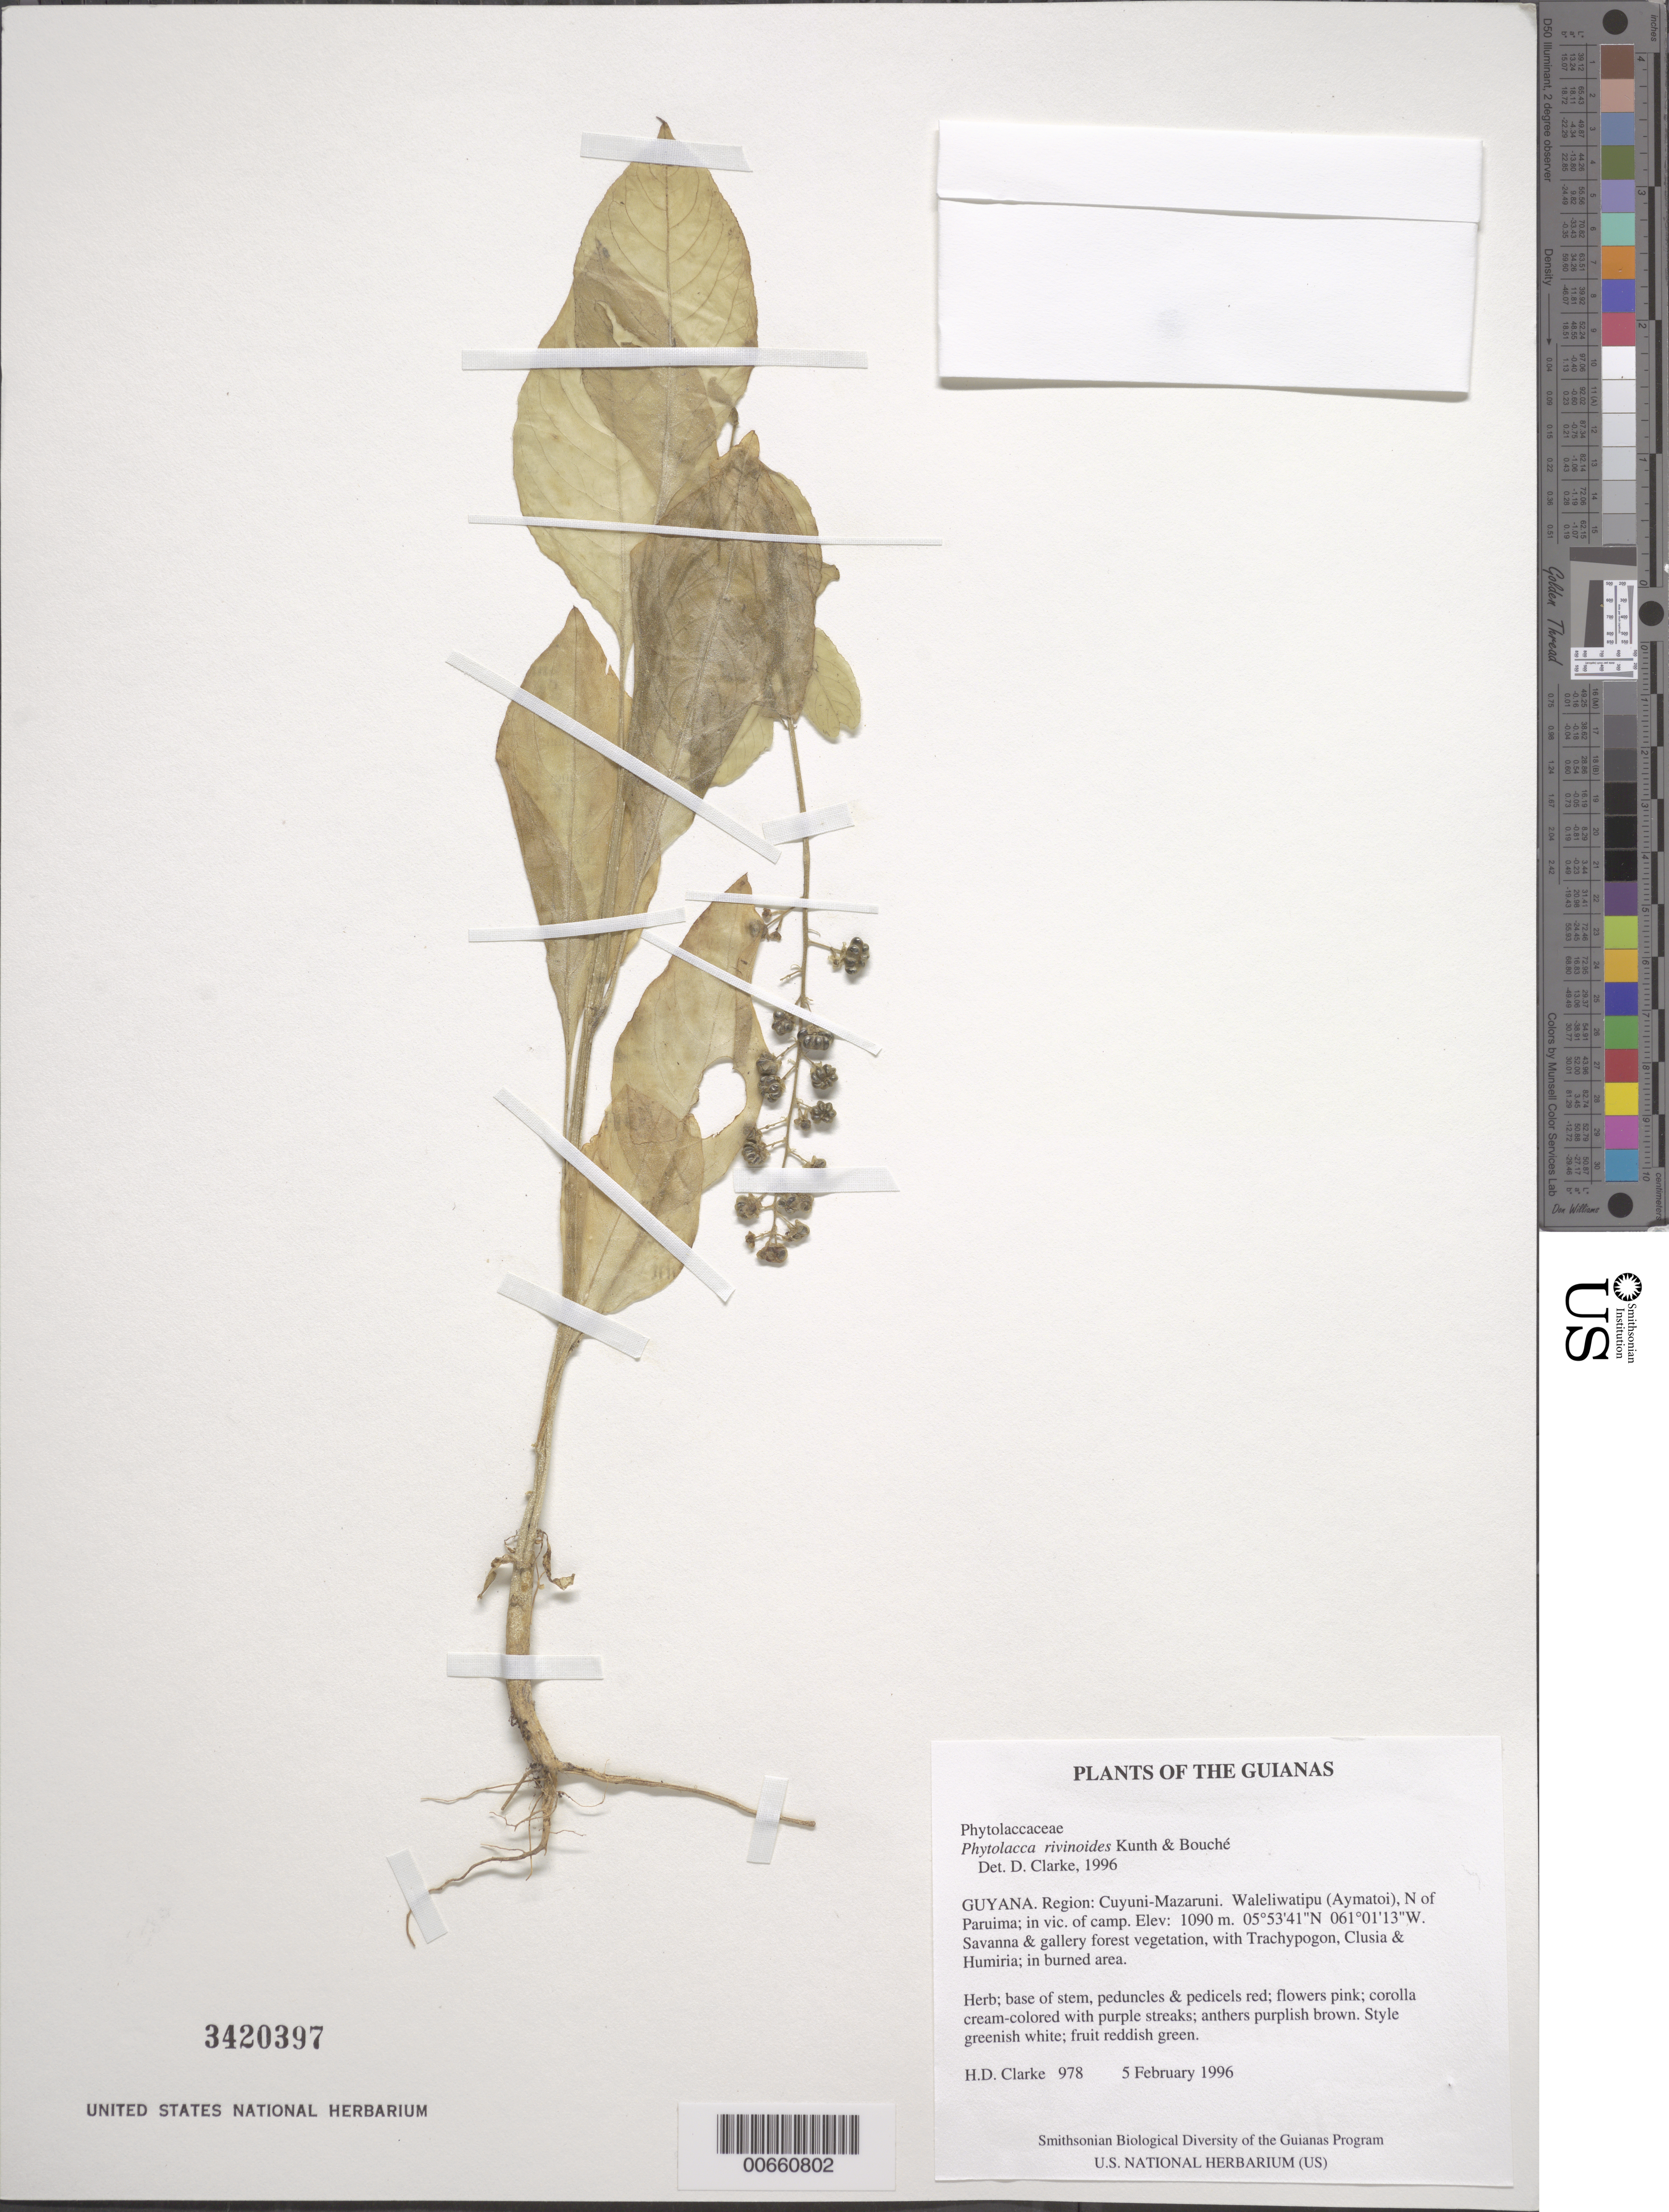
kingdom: Plantae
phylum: Tracheophyta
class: Magnoliopsida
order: Caryophyllales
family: Phytolaccaceae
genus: Phytolacca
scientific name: Phytolacca rivinoides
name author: Kunth & C.D. Bouché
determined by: DeFilipps, R. A.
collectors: H. D. Clarke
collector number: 978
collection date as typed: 5 February 1996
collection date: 1996-02-05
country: Guyana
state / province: Cuyuni-Mazaruni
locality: Waleliwatipu (Aymatoi), N of Paruima; in vic. of camp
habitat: Savanna & gallery forest vegetation, with Trachypogon, Clusia & Humiria; in burned area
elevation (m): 1090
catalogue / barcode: US 3420397